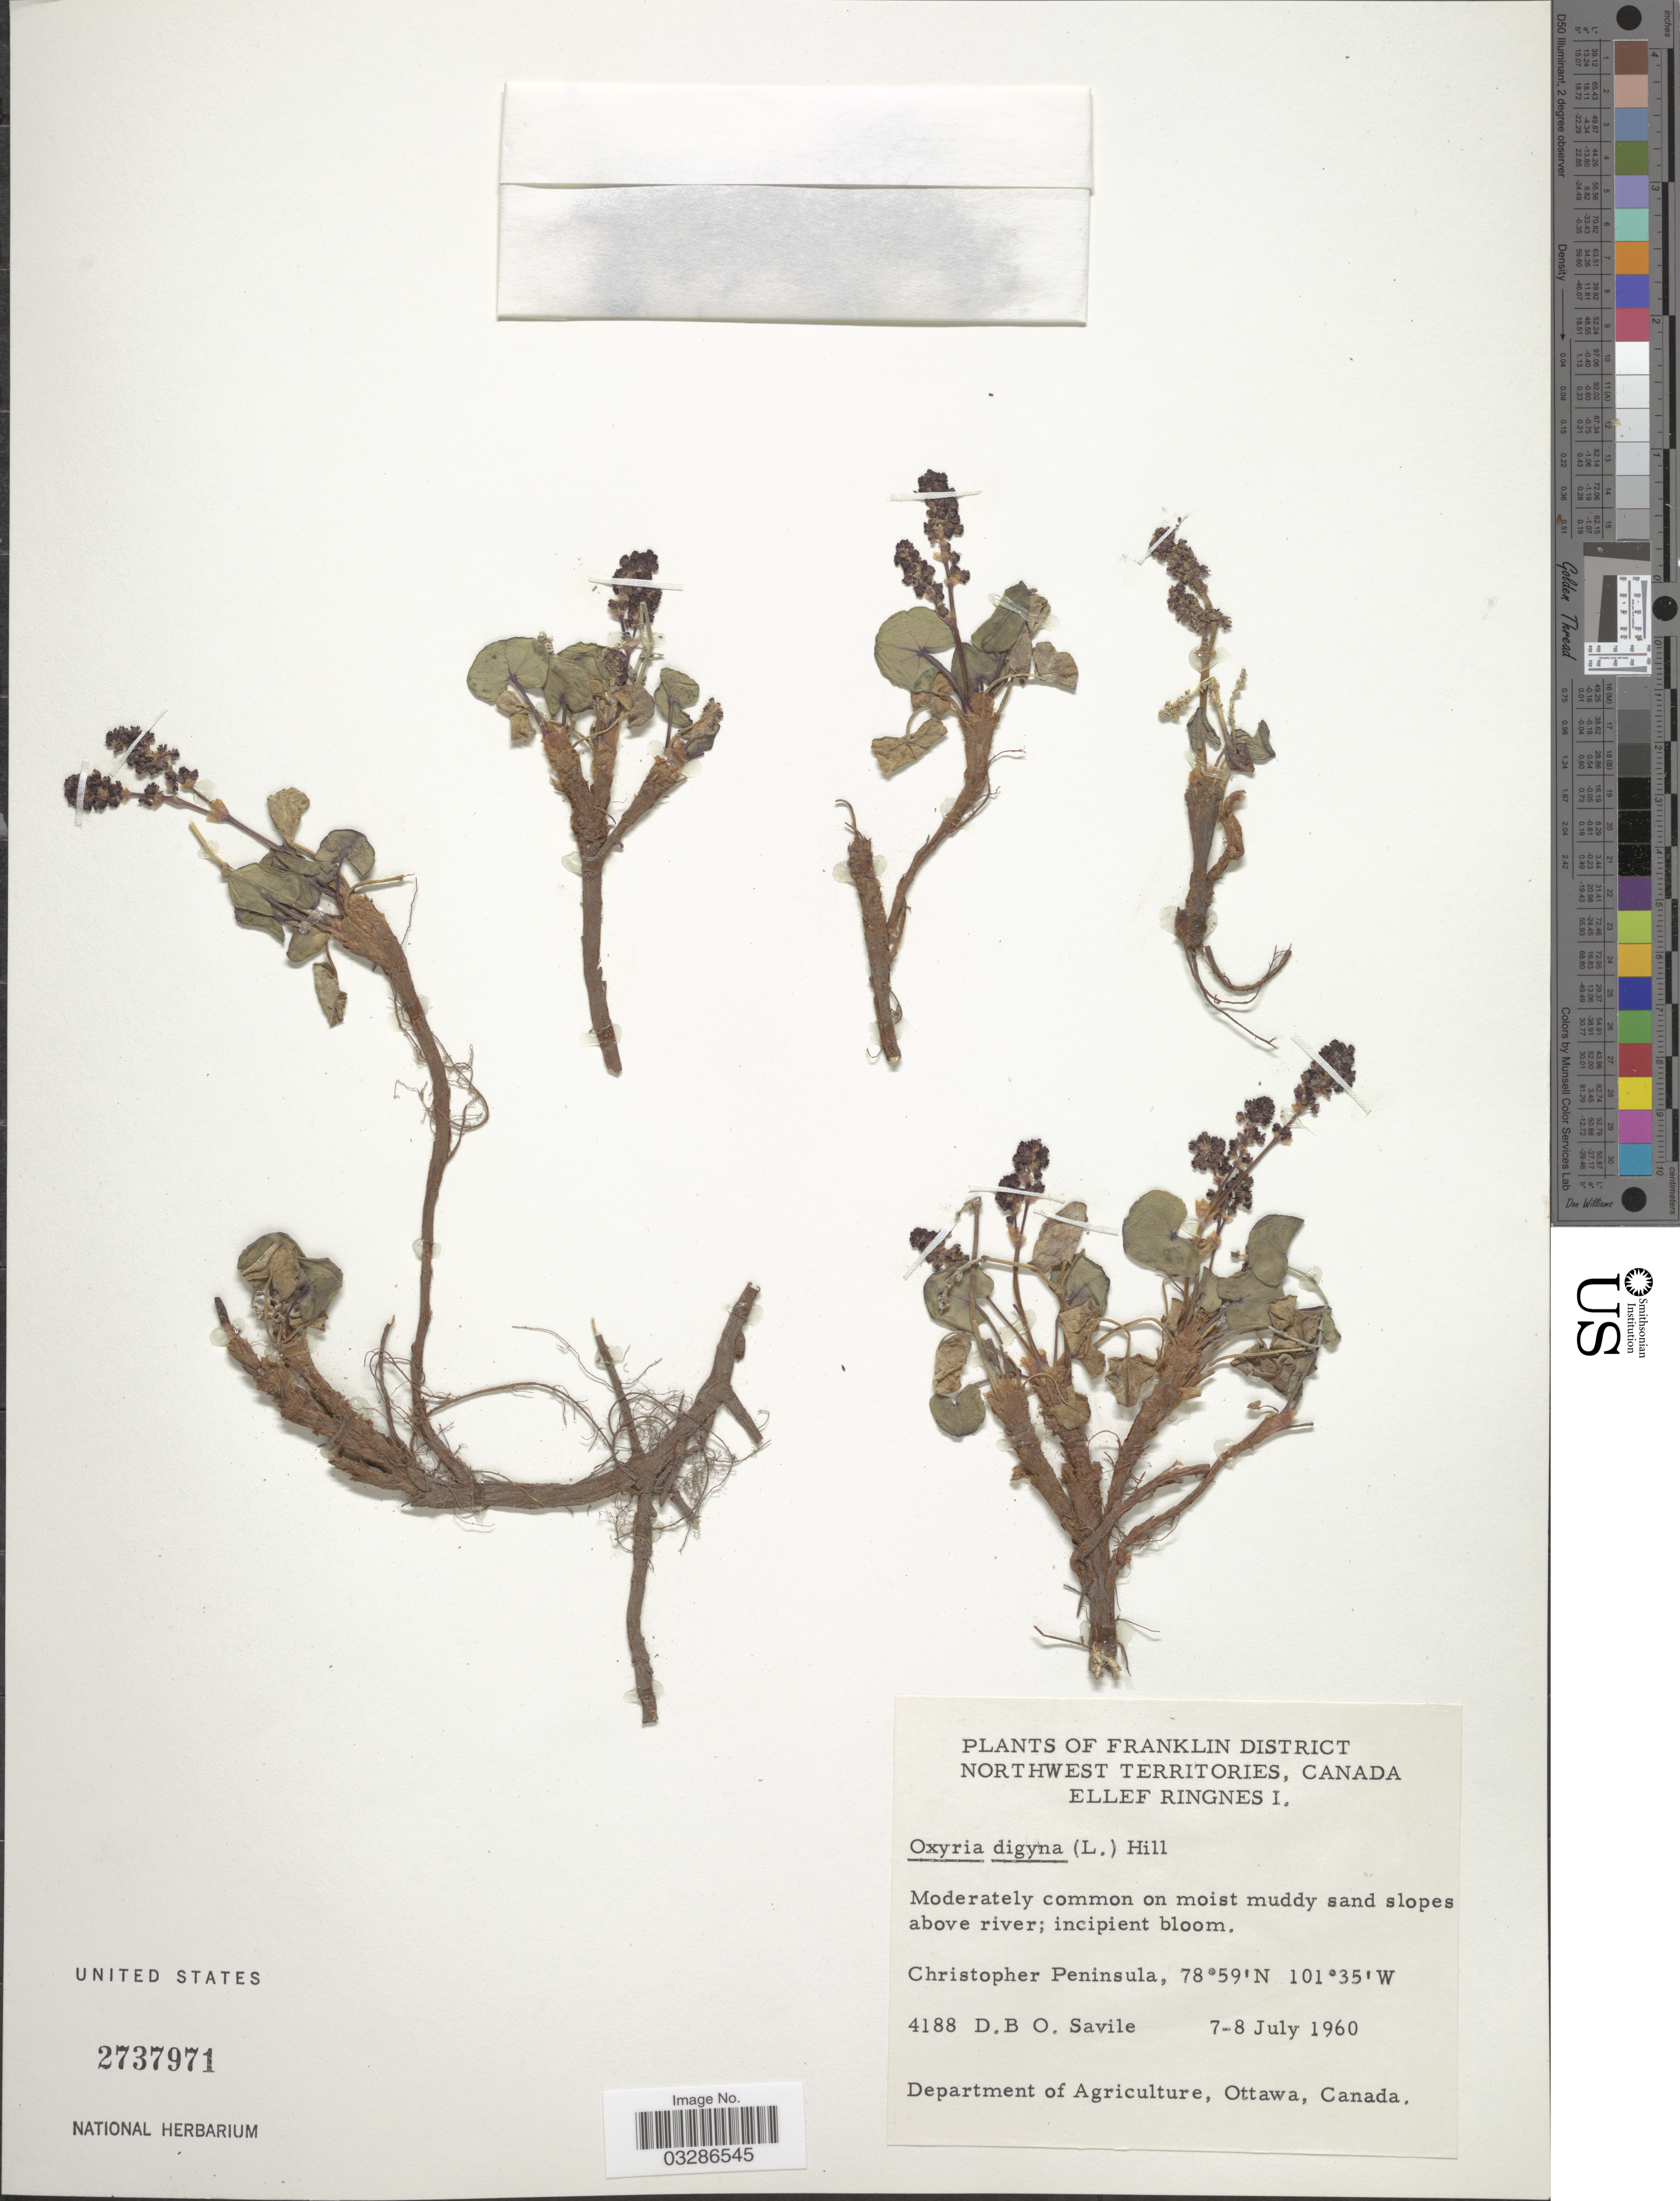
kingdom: Plantae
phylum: Tracheophyta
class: Magnoliopsida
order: Caryophyllales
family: Polygonaceae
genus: Oxyria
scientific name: Oxyria digyna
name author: (L.) Hill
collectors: D. Savile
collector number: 4188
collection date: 1960-07-07/1960-07-08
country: Canada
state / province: Northwest Territories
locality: Franklin District, Northwest Territories, Ellef Ringnes I., Christopher Peninsula.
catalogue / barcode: US 2737971